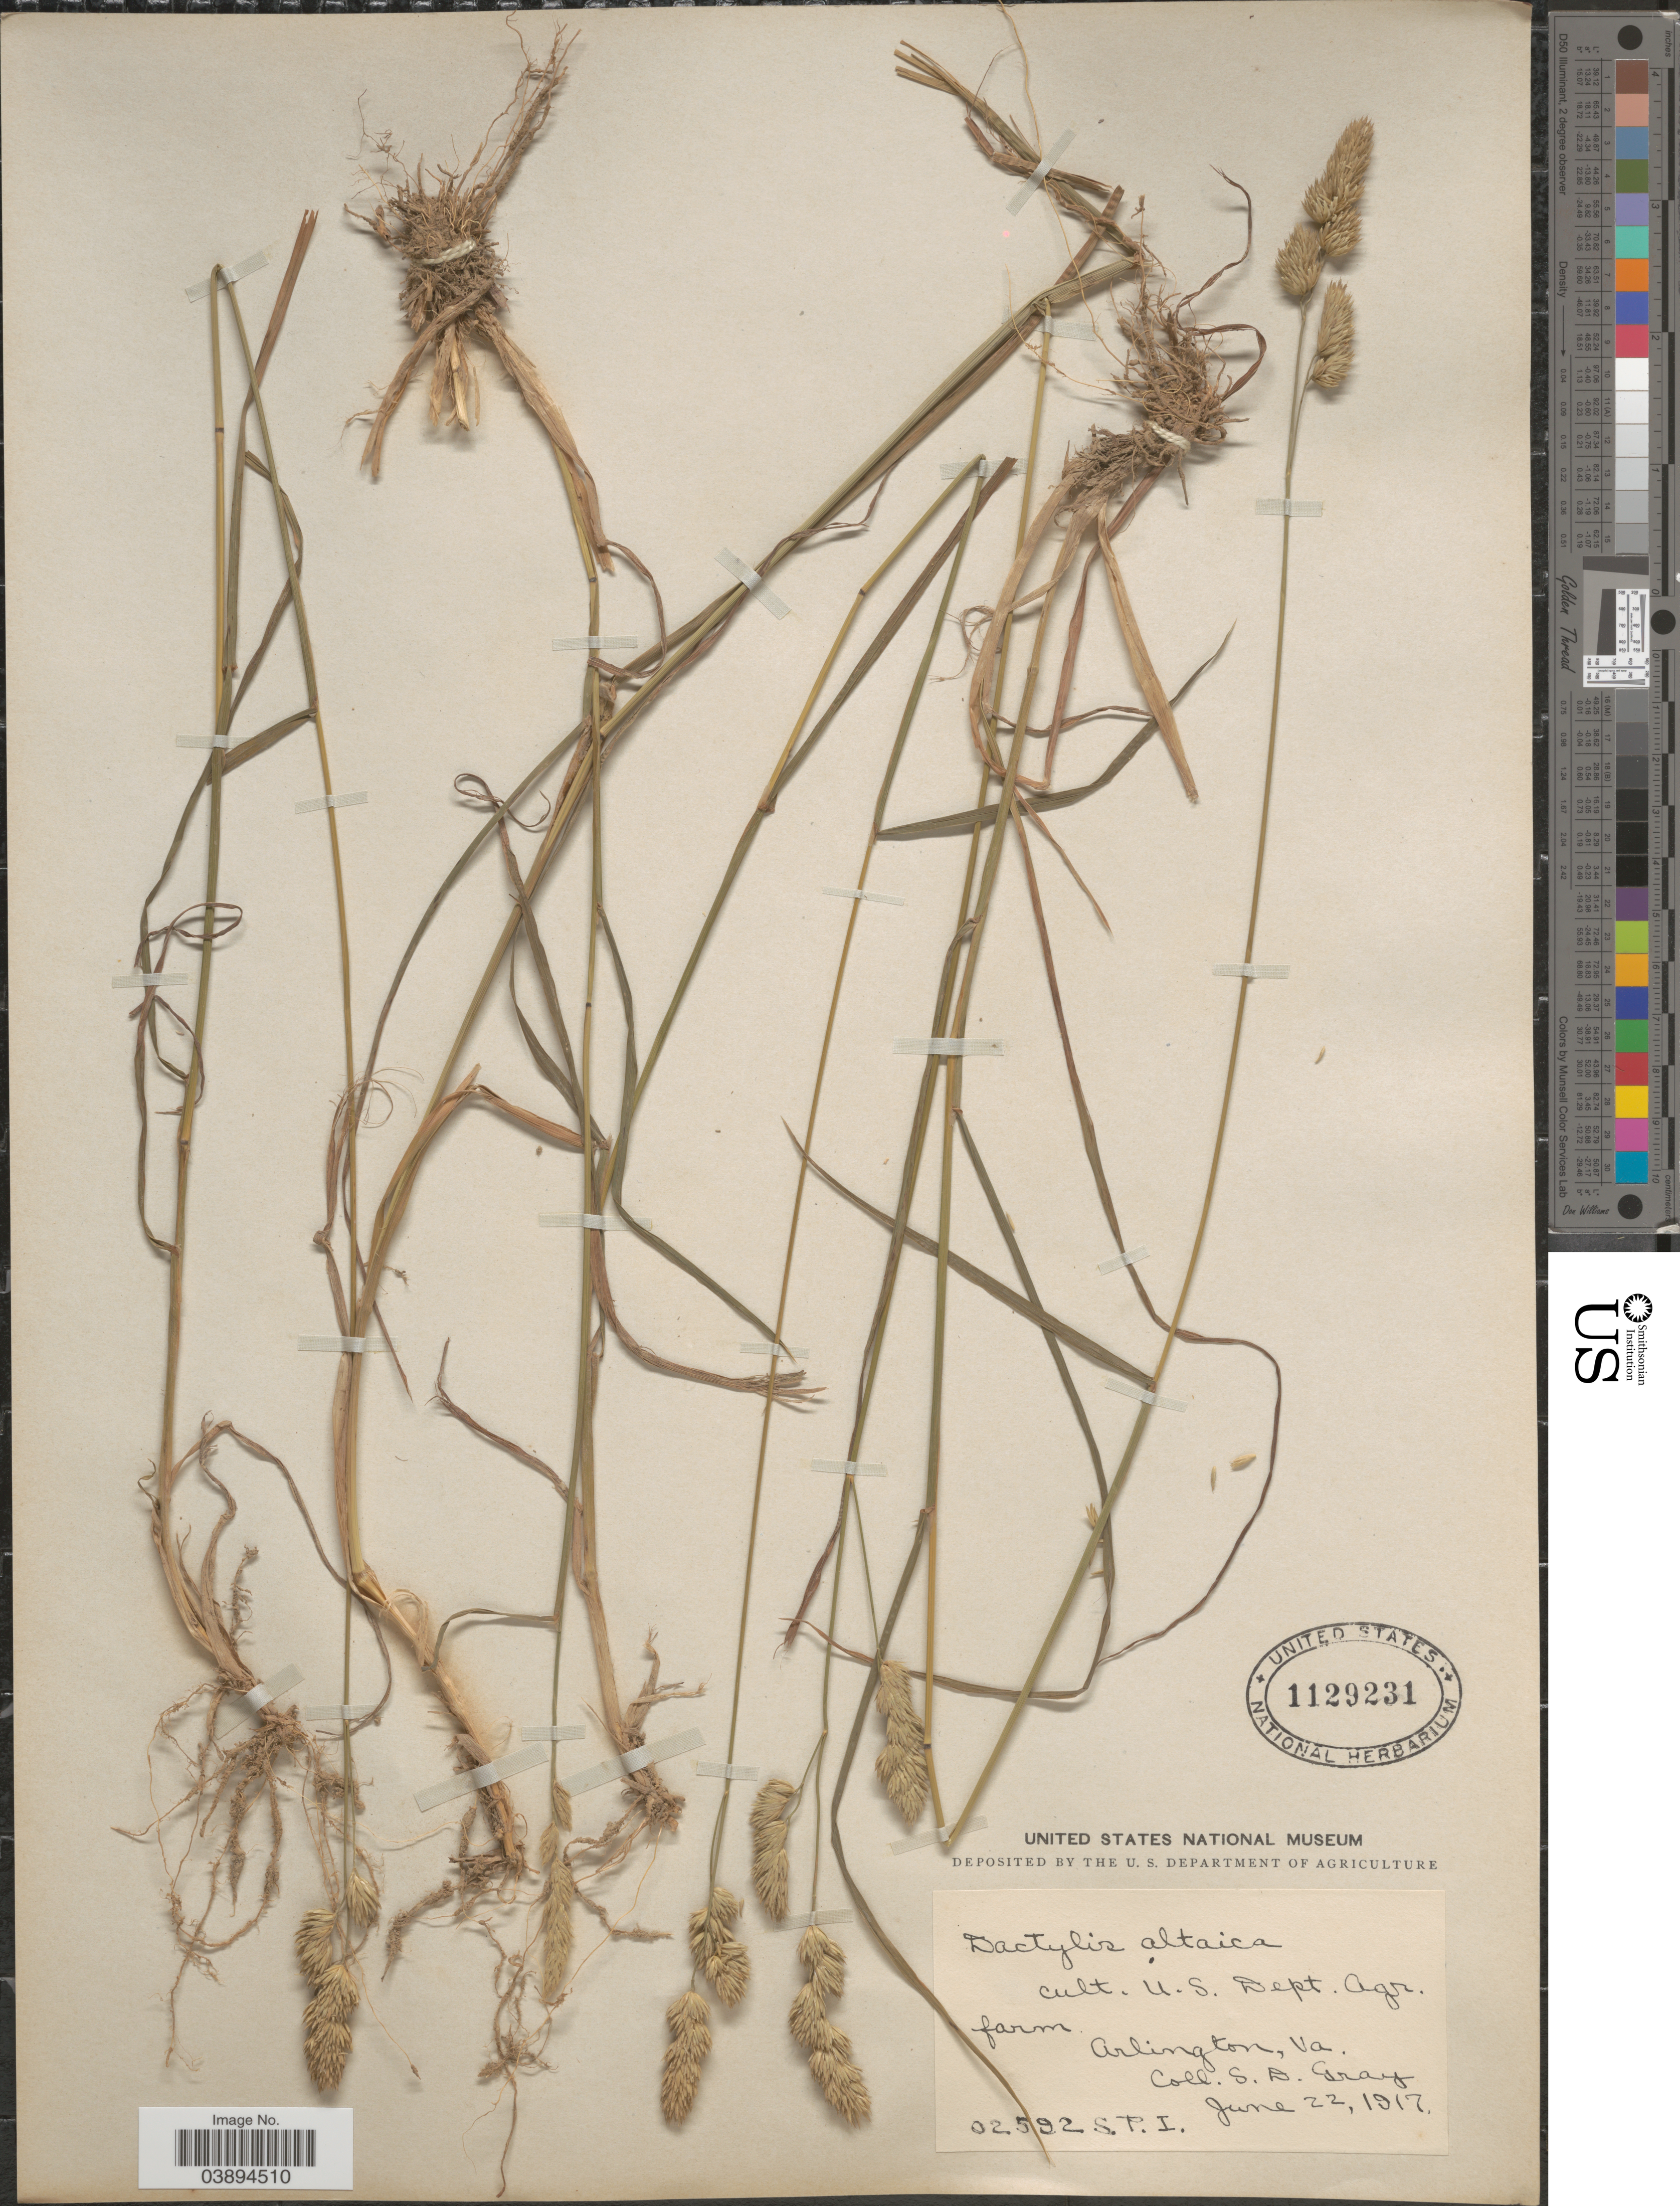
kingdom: Plantae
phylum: Tracheophyta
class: Liliopsida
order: Poales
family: Poaceae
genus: Dactylis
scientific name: Dactylis glomerata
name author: L.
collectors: S. D. Gray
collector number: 02592SPI?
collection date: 1917-06-22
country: United States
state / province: Virginia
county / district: Arlington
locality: U. S. Dept. Agr. farm. Arlington.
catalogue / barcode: US 1129231